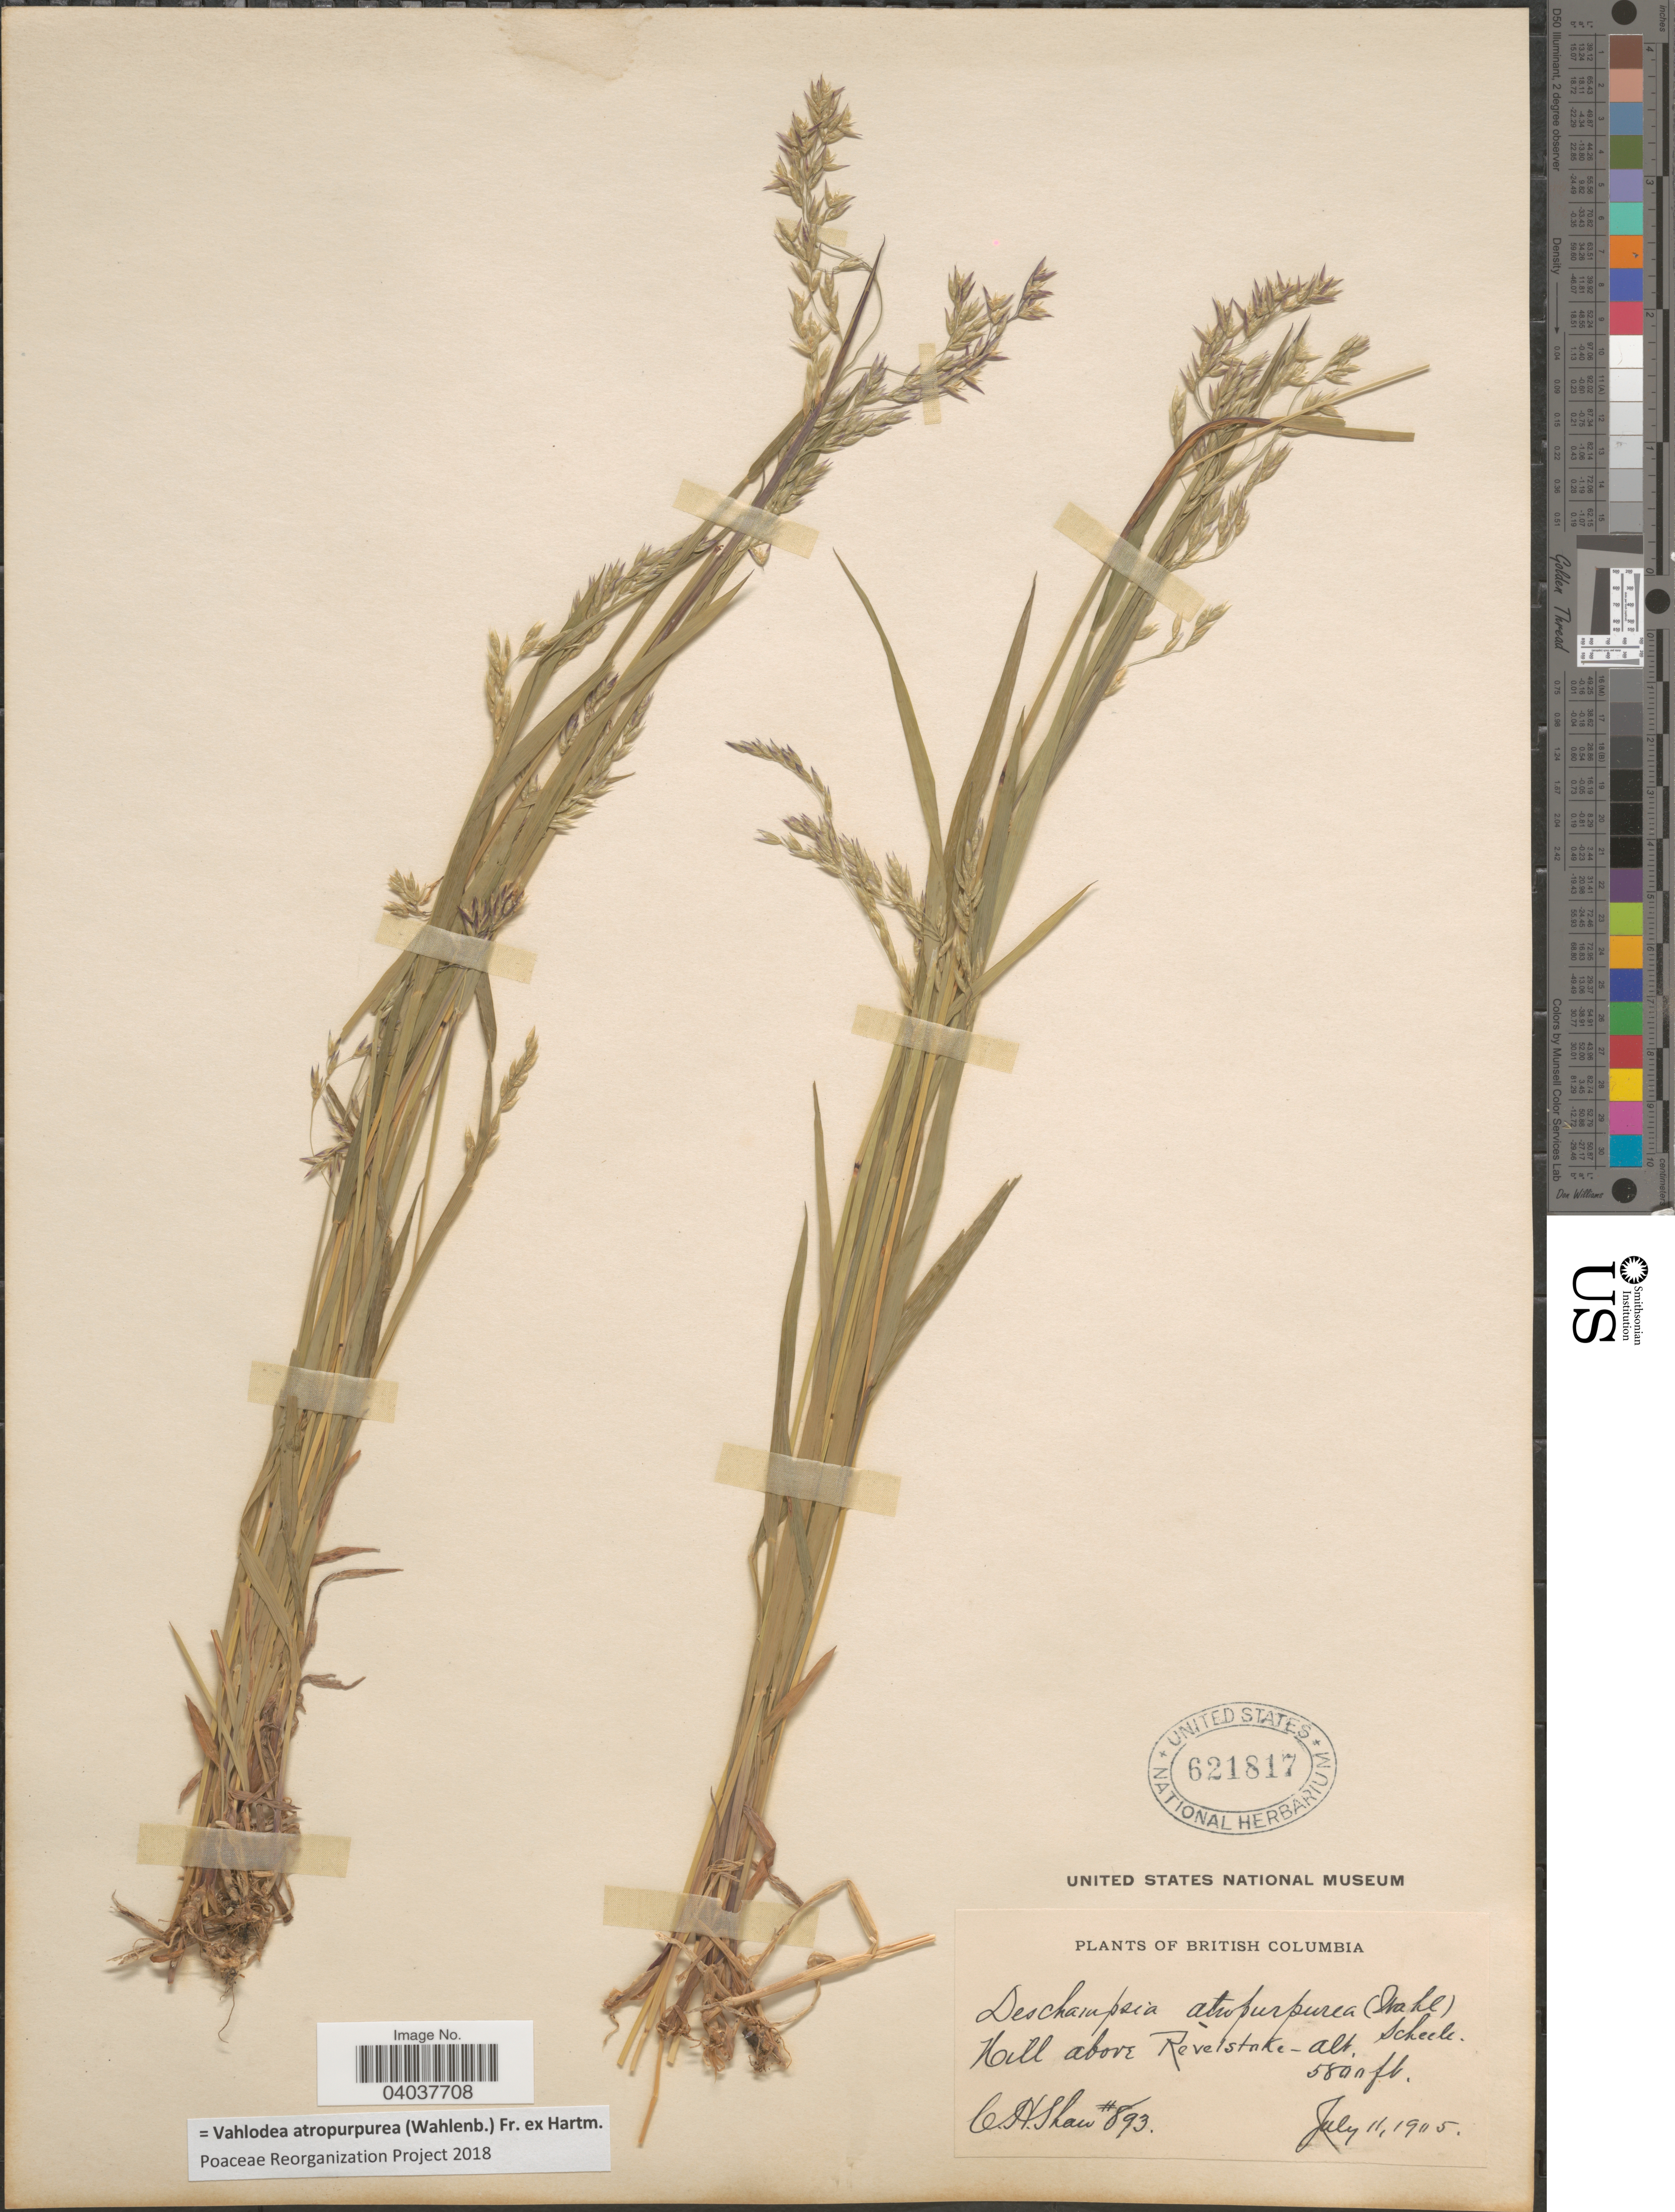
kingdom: Plantae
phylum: Tracheophyta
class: Liliopsida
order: Poales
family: Poaceae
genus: Vahlodea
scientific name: Vahlodea atropurpurea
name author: (Wahlenb.) Fr. ex Hartm.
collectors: C. H. Shaw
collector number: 893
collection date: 1905-07-11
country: Canada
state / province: British Columbia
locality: Hill above Revelstoke.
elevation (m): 1768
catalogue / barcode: US 621817